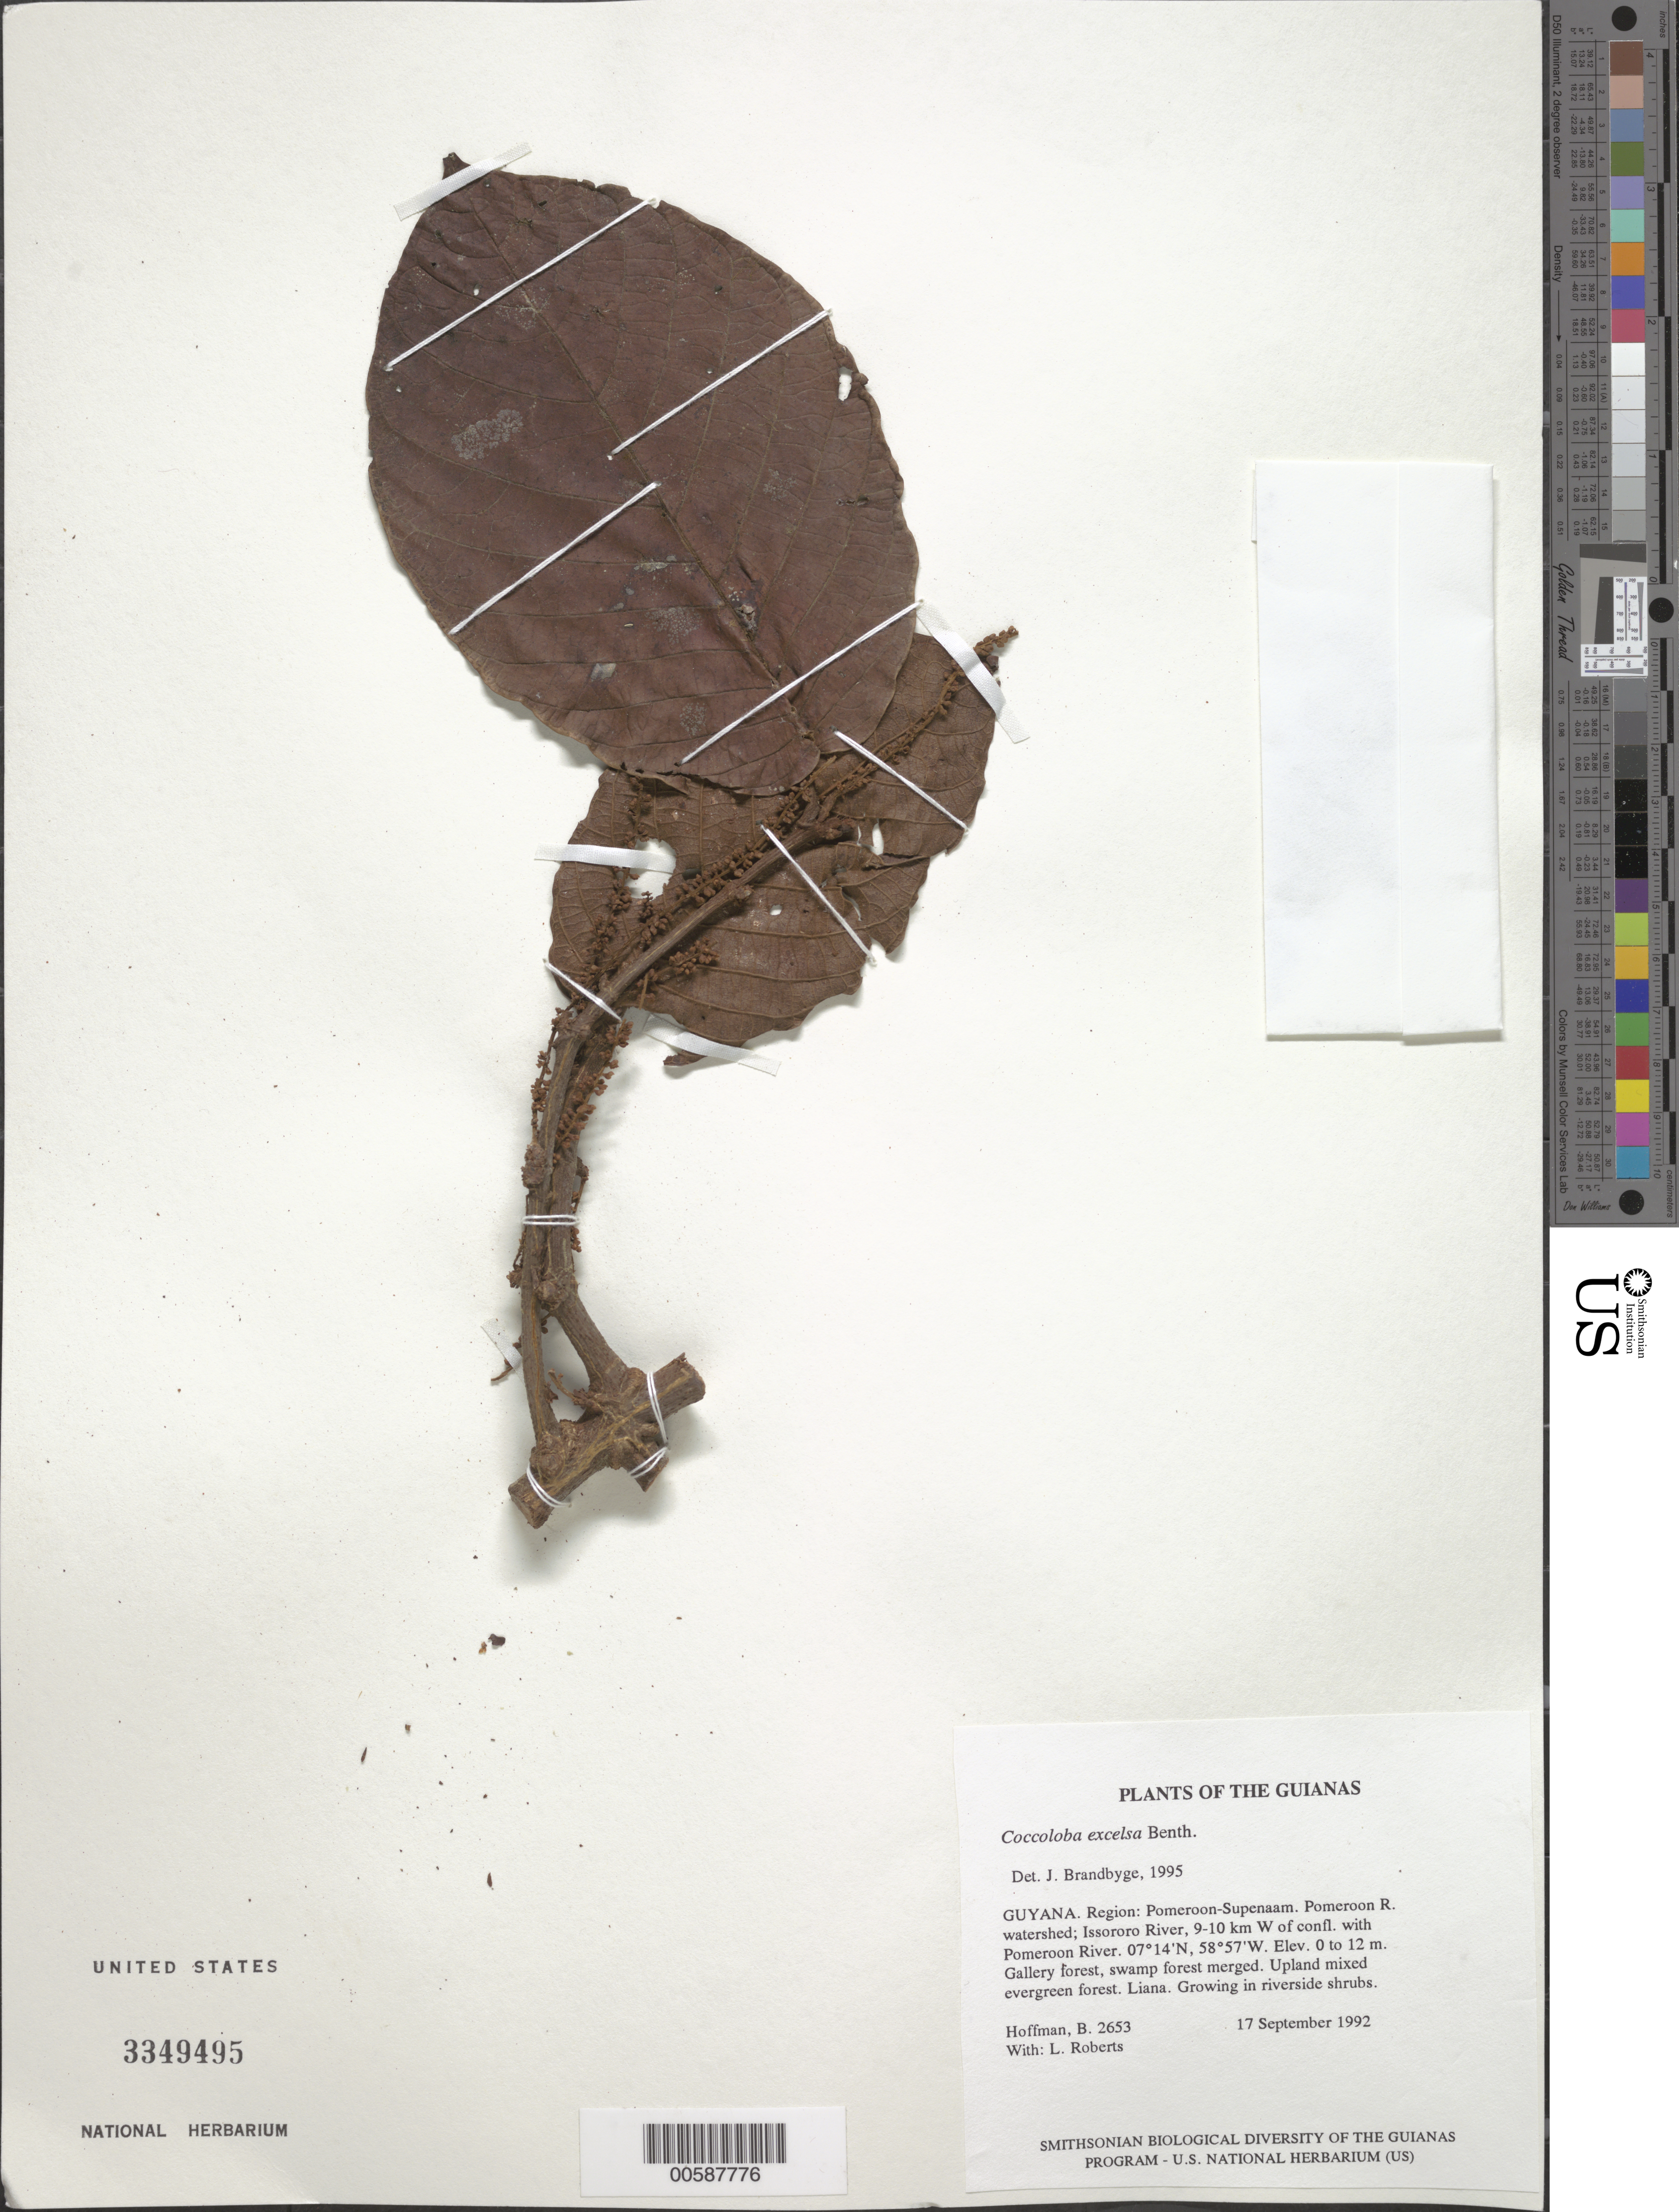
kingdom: Plantae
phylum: Tracheophyta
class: Magnoliopsida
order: Caryophyllales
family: Polygonaceae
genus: Coccoloba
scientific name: Coccoloba excelsa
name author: Benth.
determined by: Brandbyge, J.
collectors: B. Hoffman & L. Roberts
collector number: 2653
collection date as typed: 17 September 1992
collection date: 1992-09-17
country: Guyana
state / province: Pomeroon-Supenaam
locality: Pomeroon River watershed; Issororo River, 9-10 km W of confluence with Pomeroon River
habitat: Gallery forest, swamp forest merged. Upland mixed evergreen forest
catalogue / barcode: US 3349495